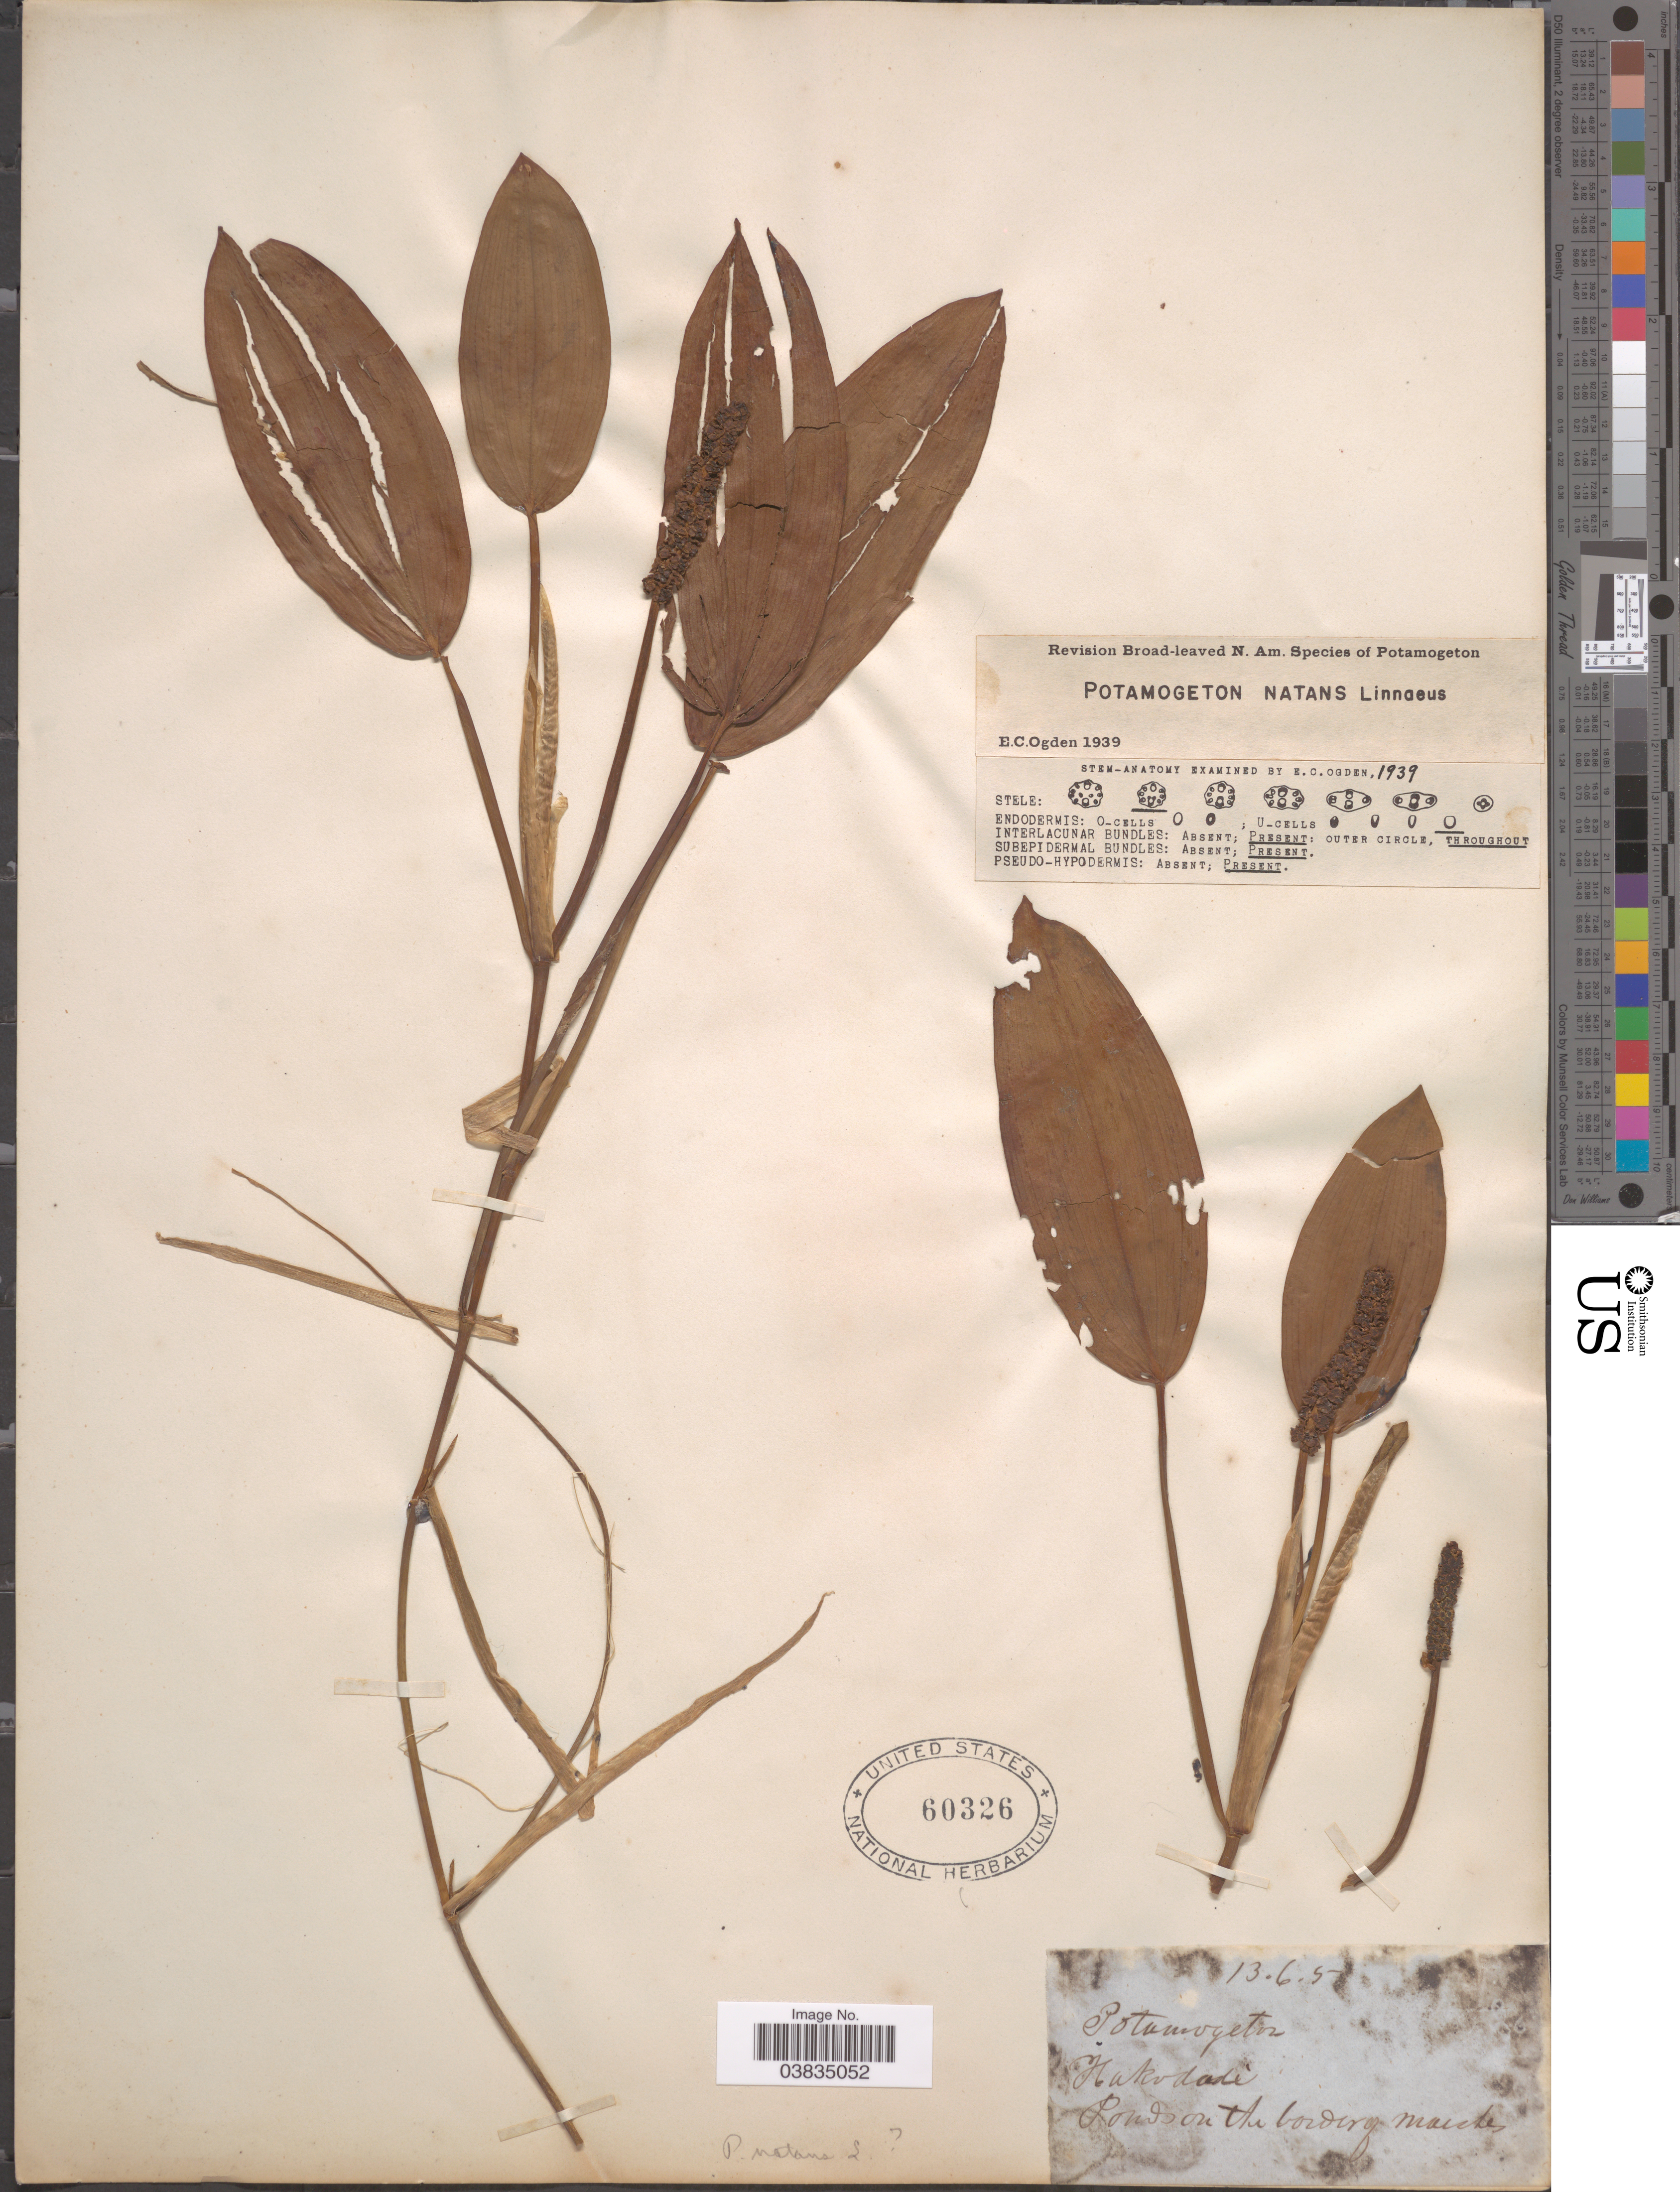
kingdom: Plantae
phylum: Tracheophyta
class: Liliopsida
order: Alismatales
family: Potamogetonaceae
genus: Potamogeton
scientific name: Potamogeton natans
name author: L.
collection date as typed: Transcribed d/m/y: 13/6/5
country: Japan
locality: Hakodadé. Ponds on the lower of marches.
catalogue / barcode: US 60326